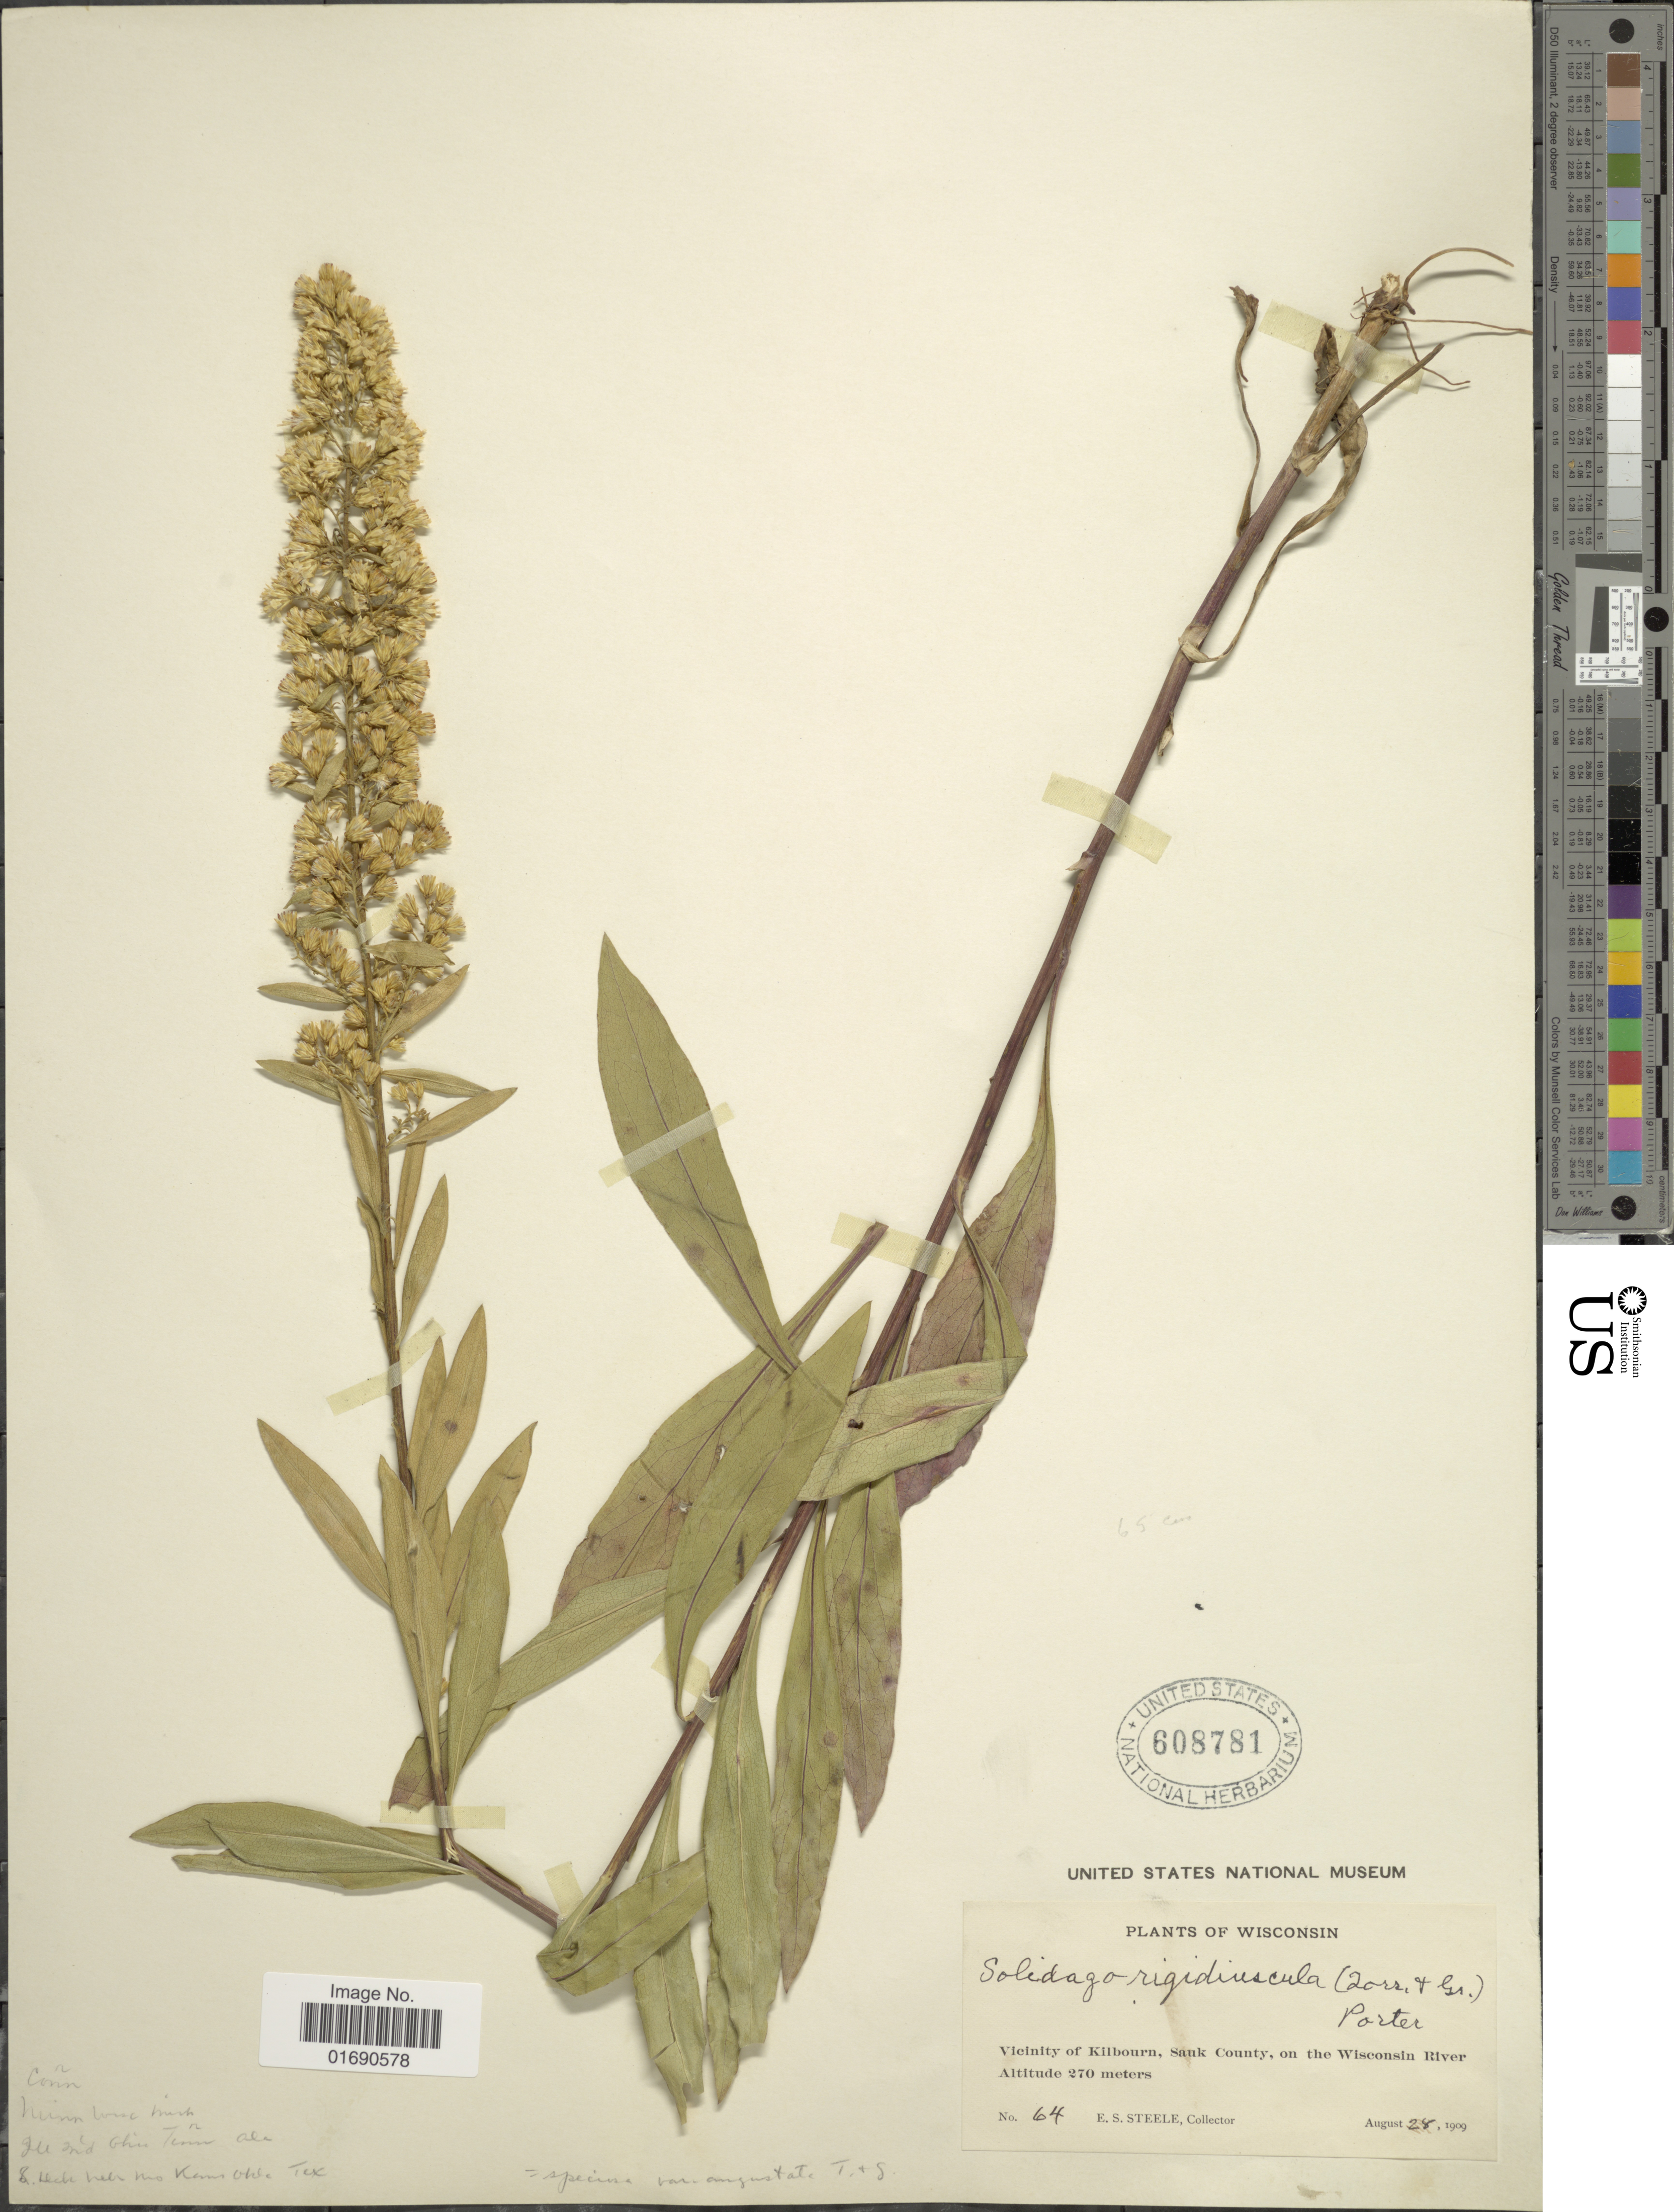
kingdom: Plantae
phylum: Tracheophyta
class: Magnoliopsida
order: Asterales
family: Asteraceae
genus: Solidago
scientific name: Solidago speciosa var. angustata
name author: Torr. & A. Gray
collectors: E. Steele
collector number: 64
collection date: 1909-08-28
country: United States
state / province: Wisconsin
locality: Vicinity of Kilbourn, Sauk County, on the Wisconsin River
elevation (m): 270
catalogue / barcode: US 608781